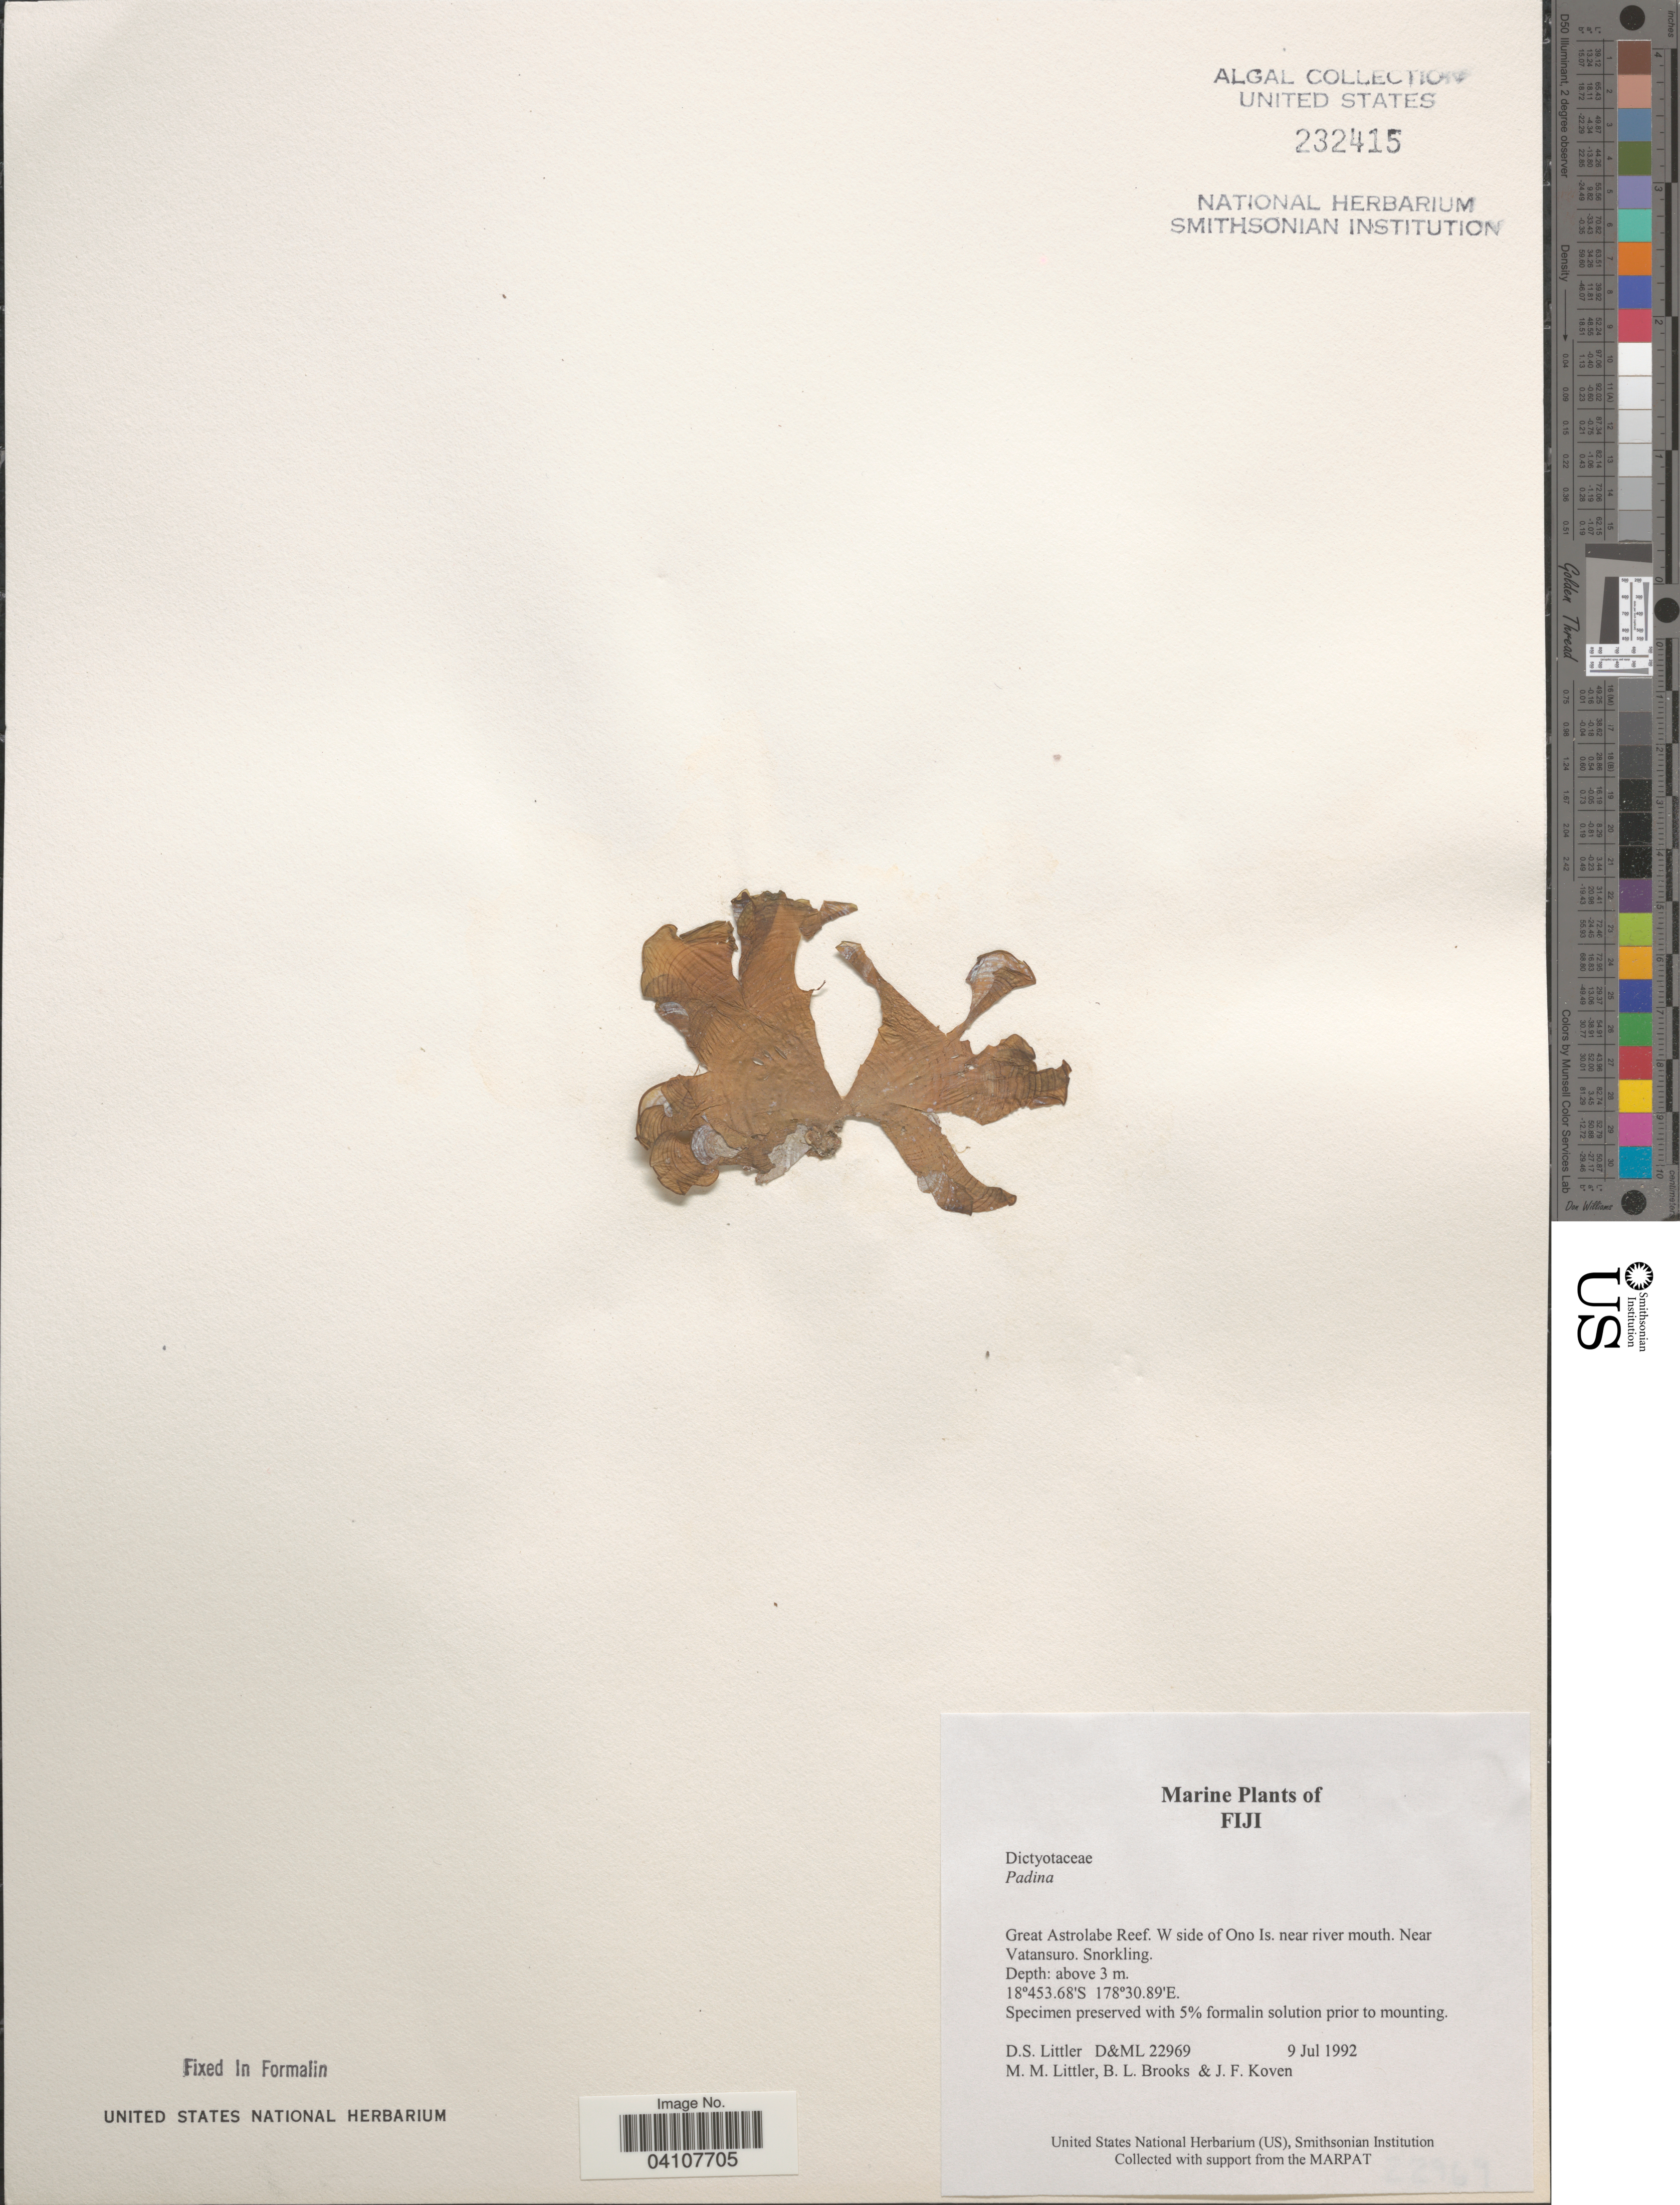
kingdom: Chromista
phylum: Ochrophyta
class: Phaeophyceae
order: Dictyotales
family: Dictyotaceae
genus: Padina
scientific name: Padina sp.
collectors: D. S. Littler, B. Brooks & J. Koven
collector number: D&ML22969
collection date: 1992-07-09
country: Fiji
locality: Great Astrolabe Reef. W side of Ono Is. near river mouth. Near Vatansuro.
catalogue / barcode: US 232415